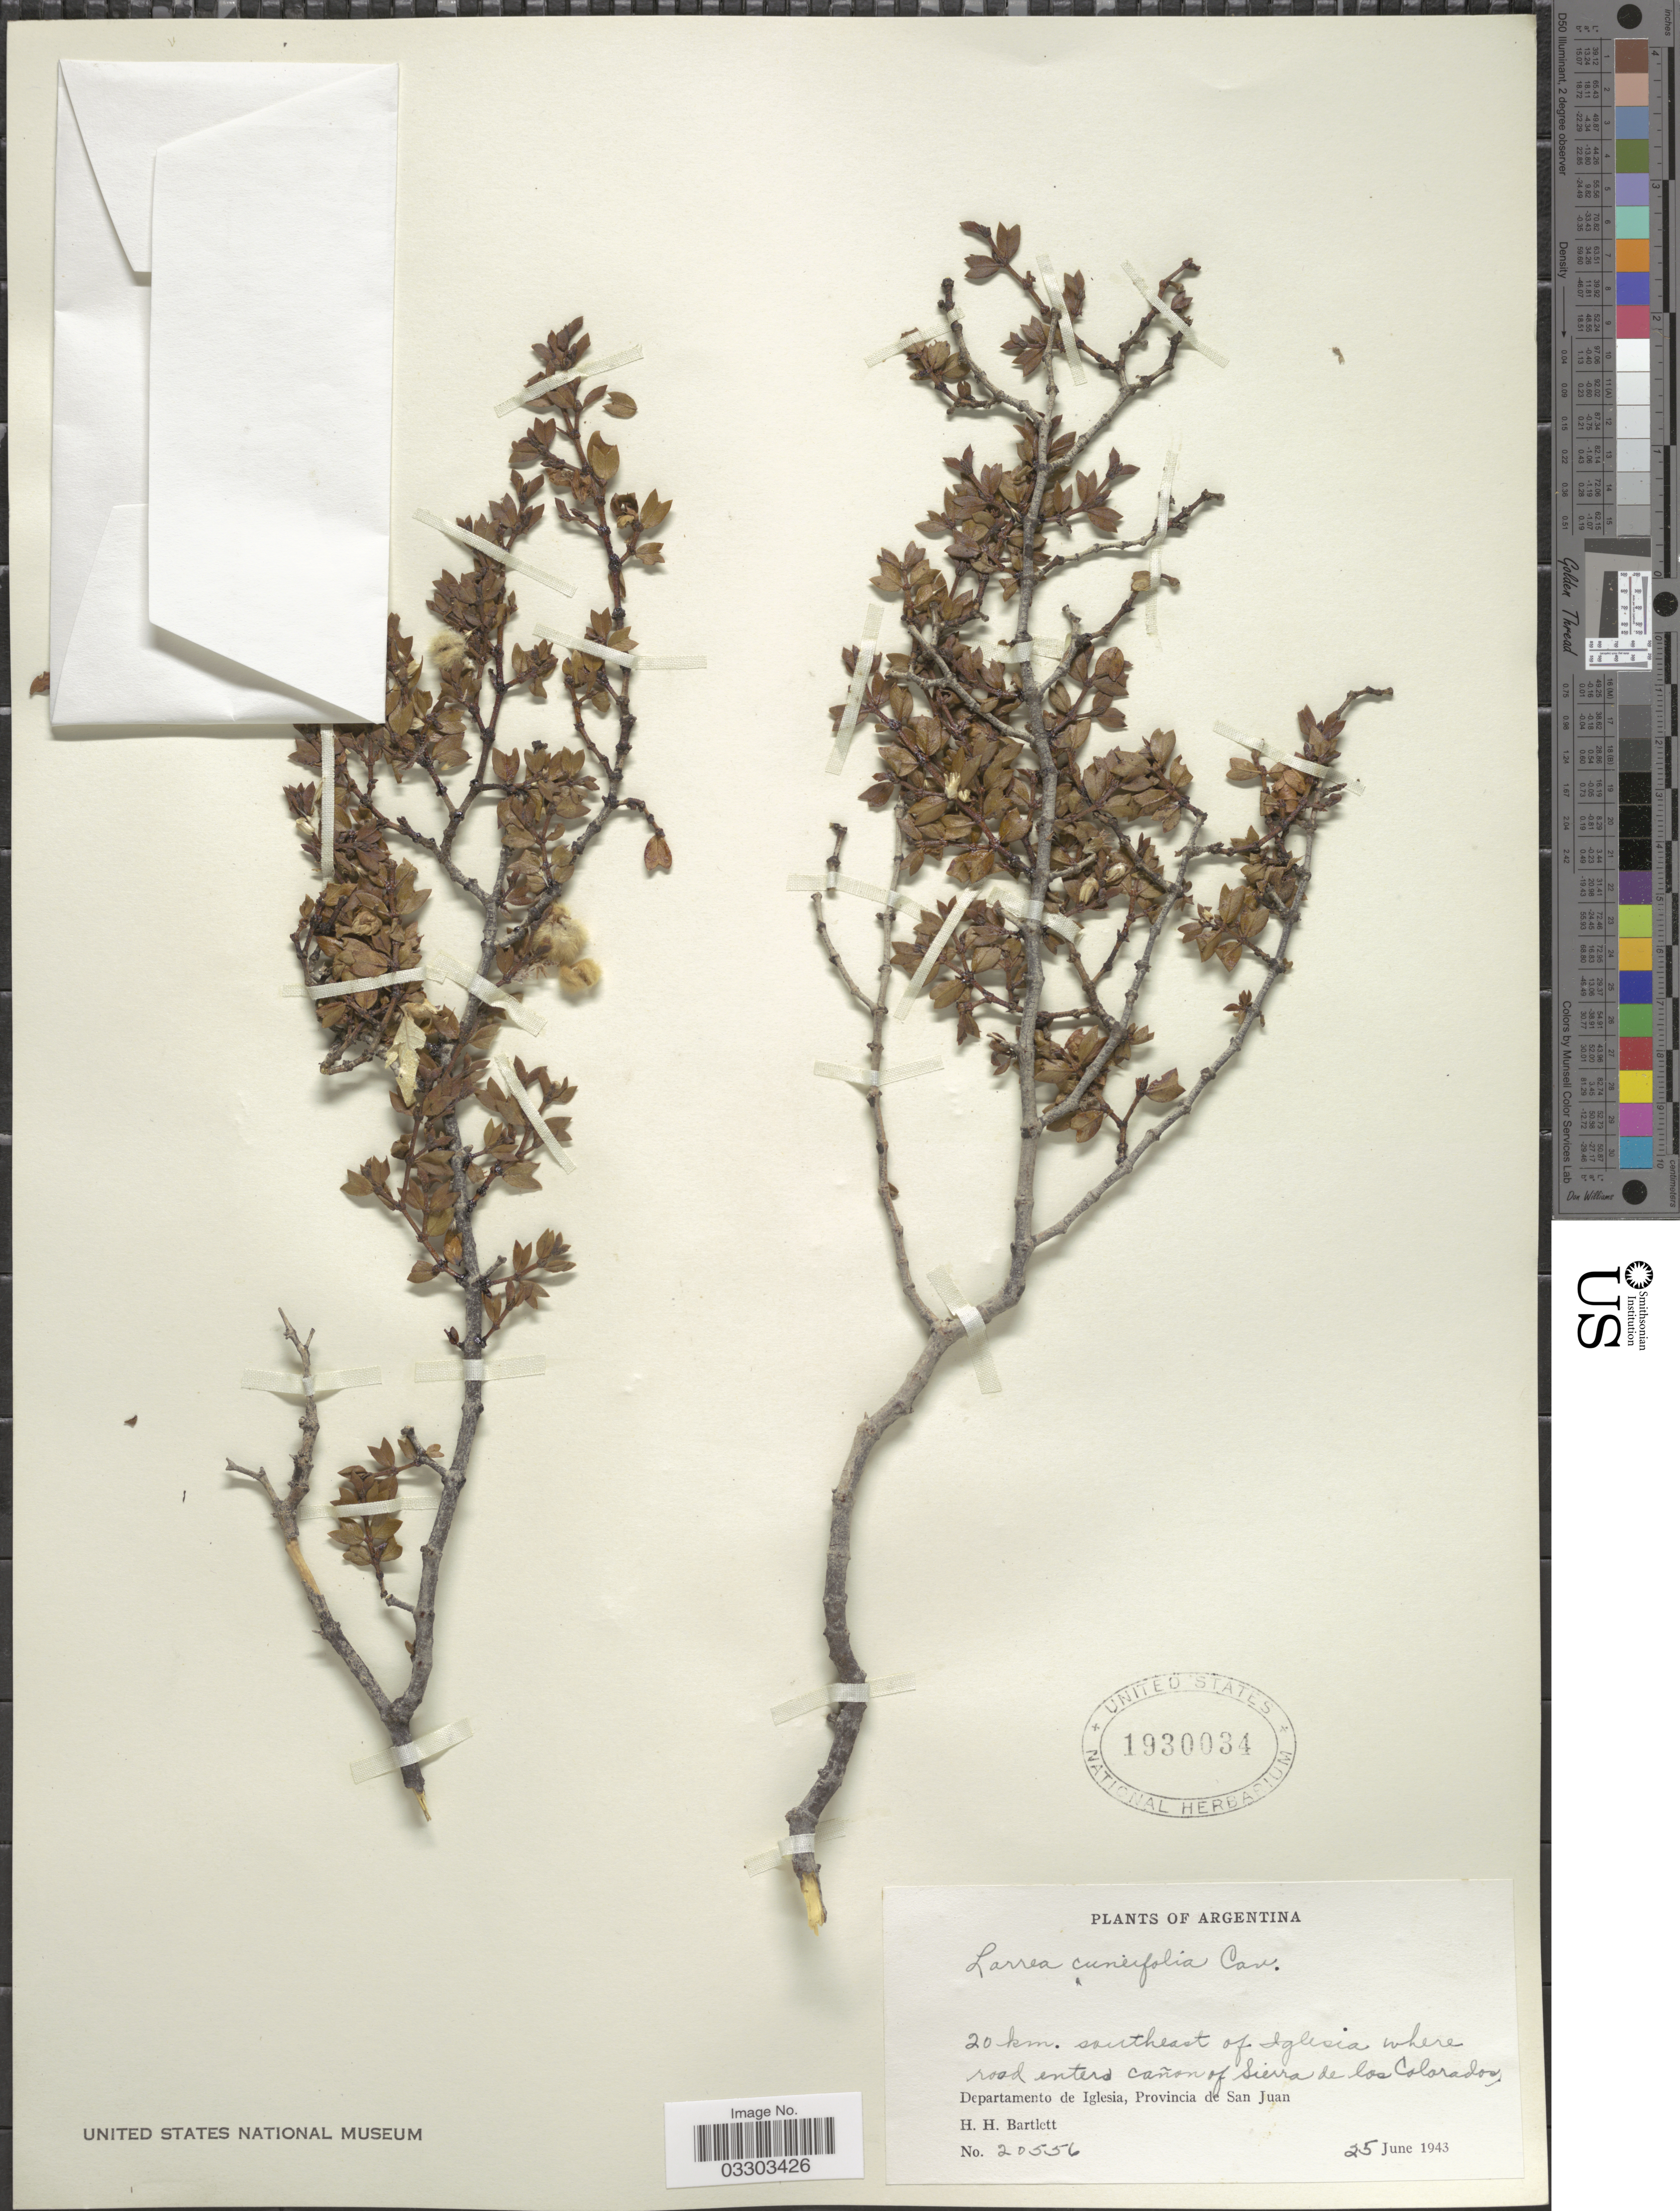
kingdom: Plantae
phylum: Tracheophyta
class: Magnoliopsida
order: Zygophyllales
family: Zygophyllaceae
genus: Larrea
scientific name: Larrea cuneifolia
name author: Cav.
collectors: H. H. Bartlett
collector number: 20556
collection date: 1943-06-25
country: Argentina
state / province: San Juan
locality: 20 km. southeast of Iglesia where road enters cañon of Sierra de los Colorados, Departamento de Iglesia.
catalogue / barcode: US 1930034